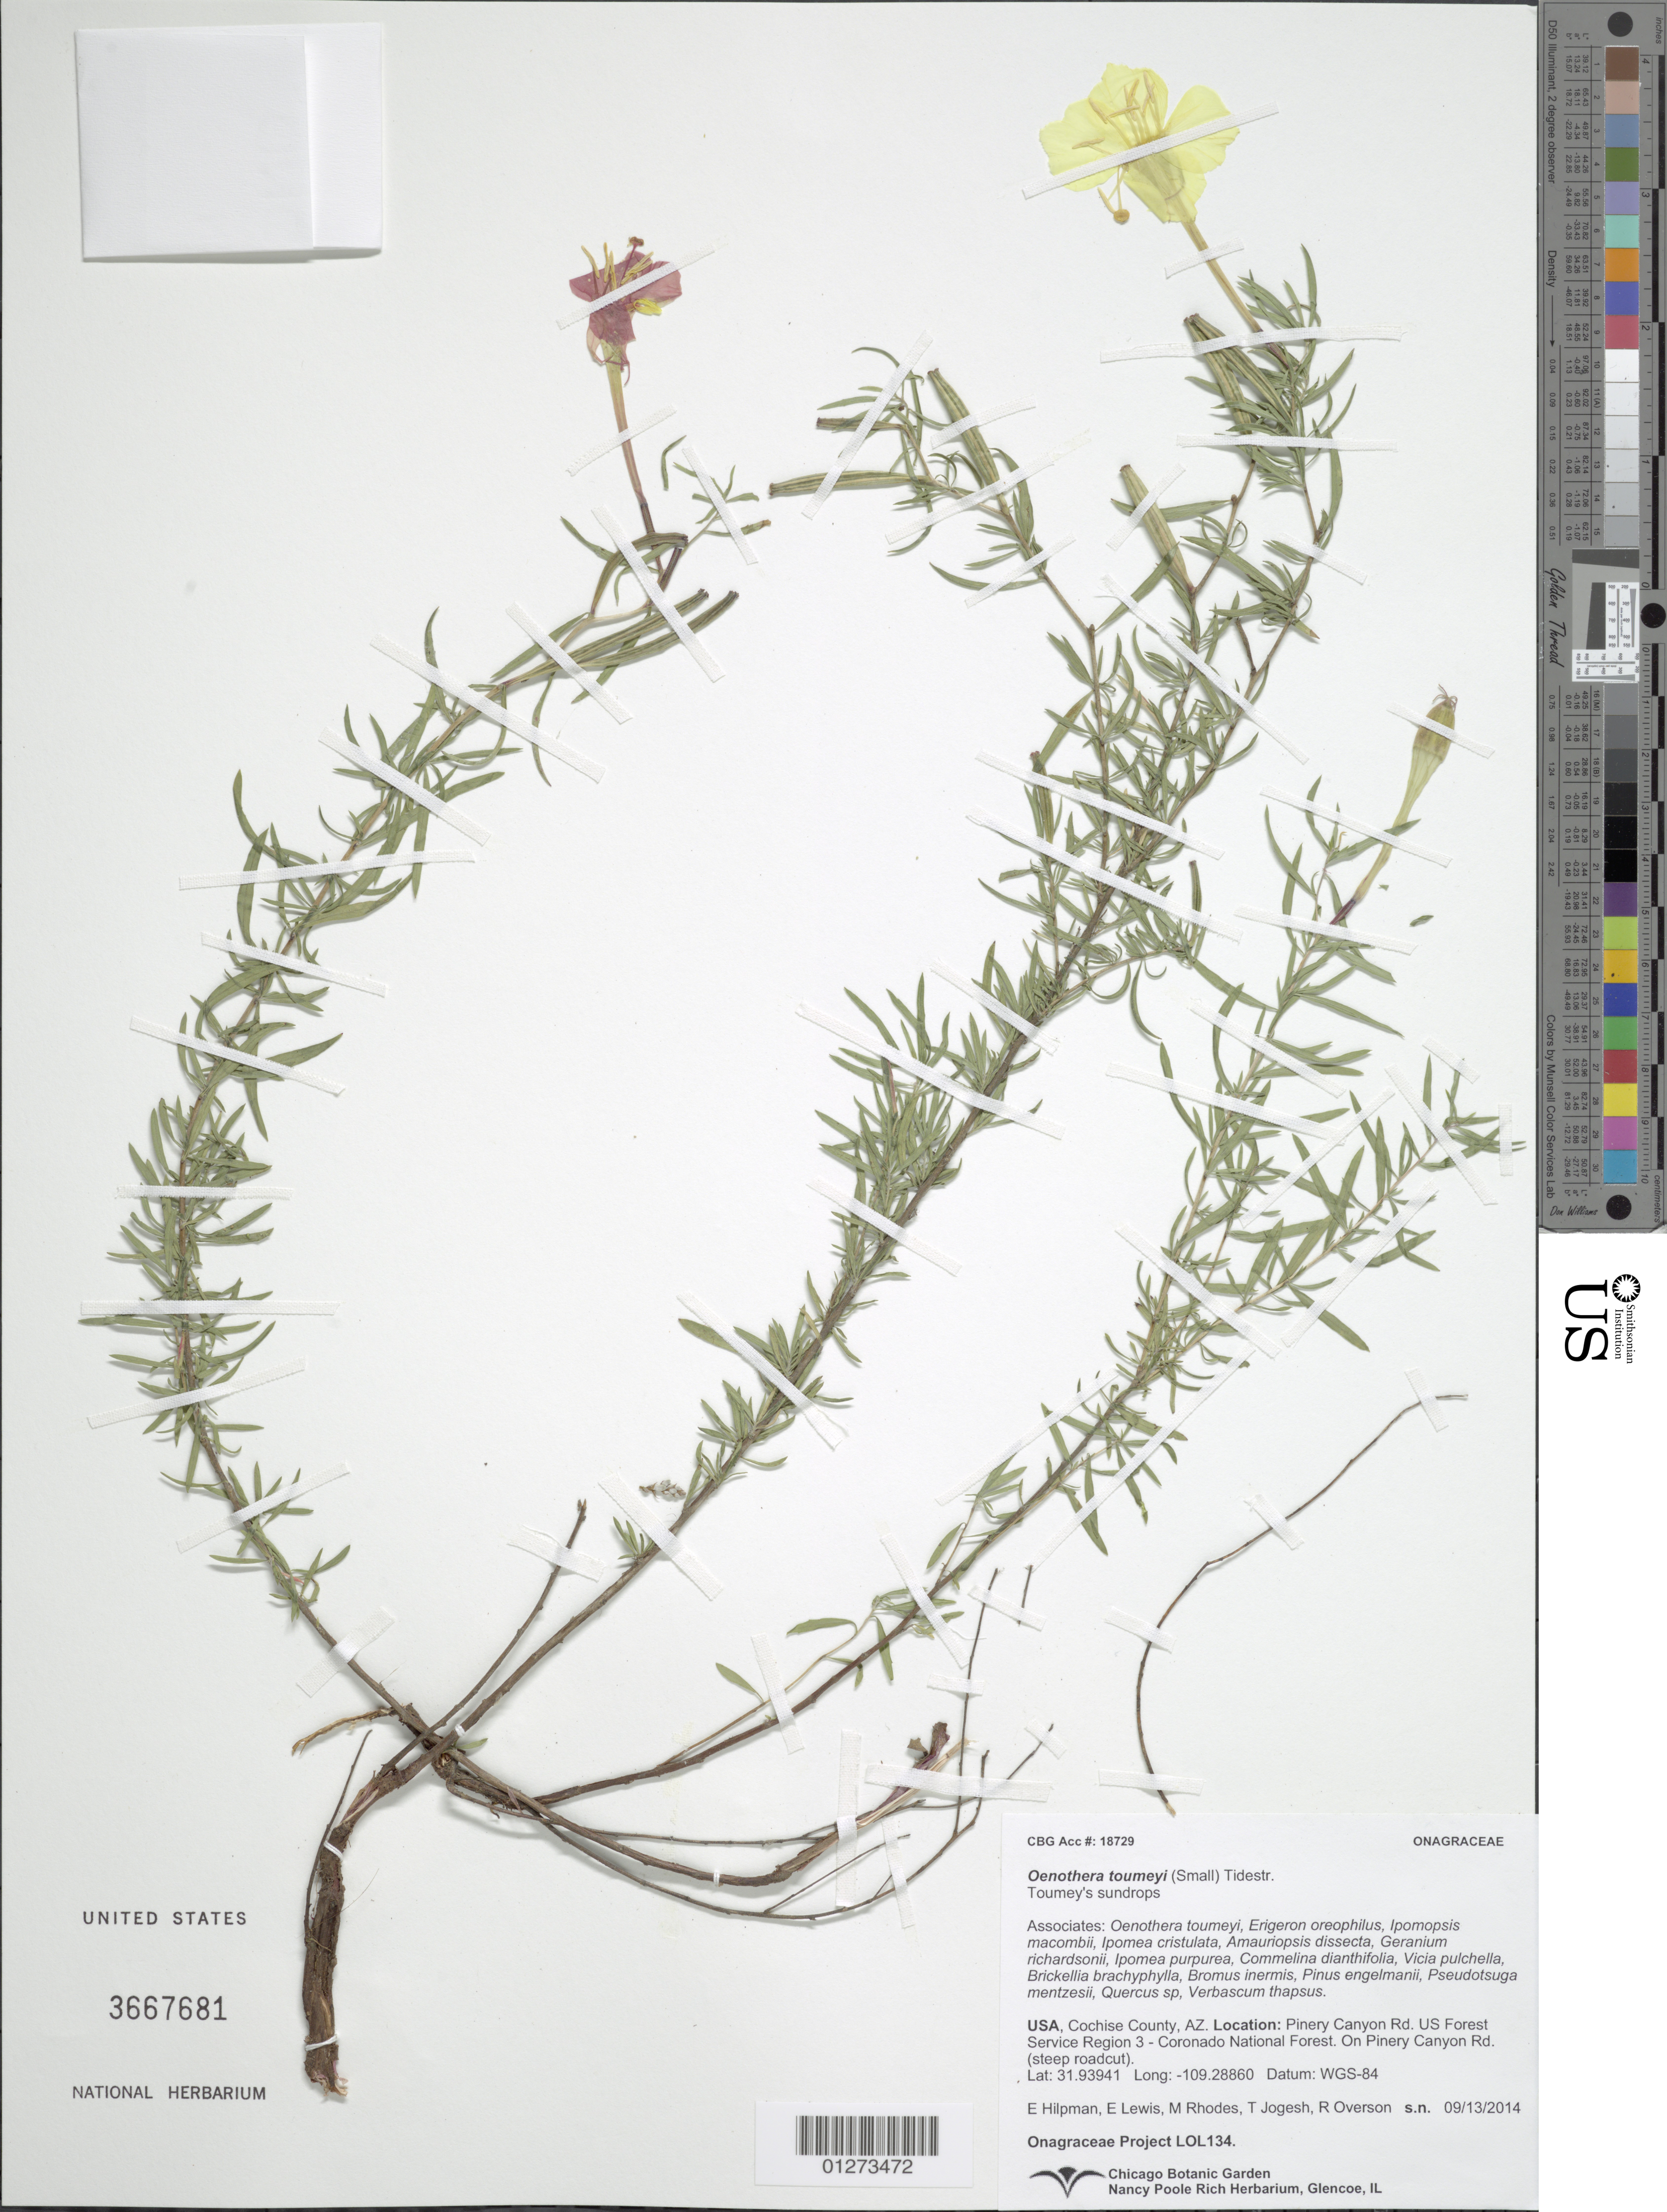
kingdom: Plantae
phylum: Tracheophyta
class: Magnoliopsida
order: Myrtales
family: Onagraceae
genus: Oenothera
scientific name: Oenothera toumeyi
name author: (Small) Tidestr.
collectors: Onagraceae Project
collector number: LOL 134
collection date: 2014-09-13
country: United States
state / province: Arizona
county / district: Cochise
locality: On Pinery Canyon Rd. roadcut in Coronado National Forest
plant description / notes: CHIC, US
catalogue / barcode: US 3667681